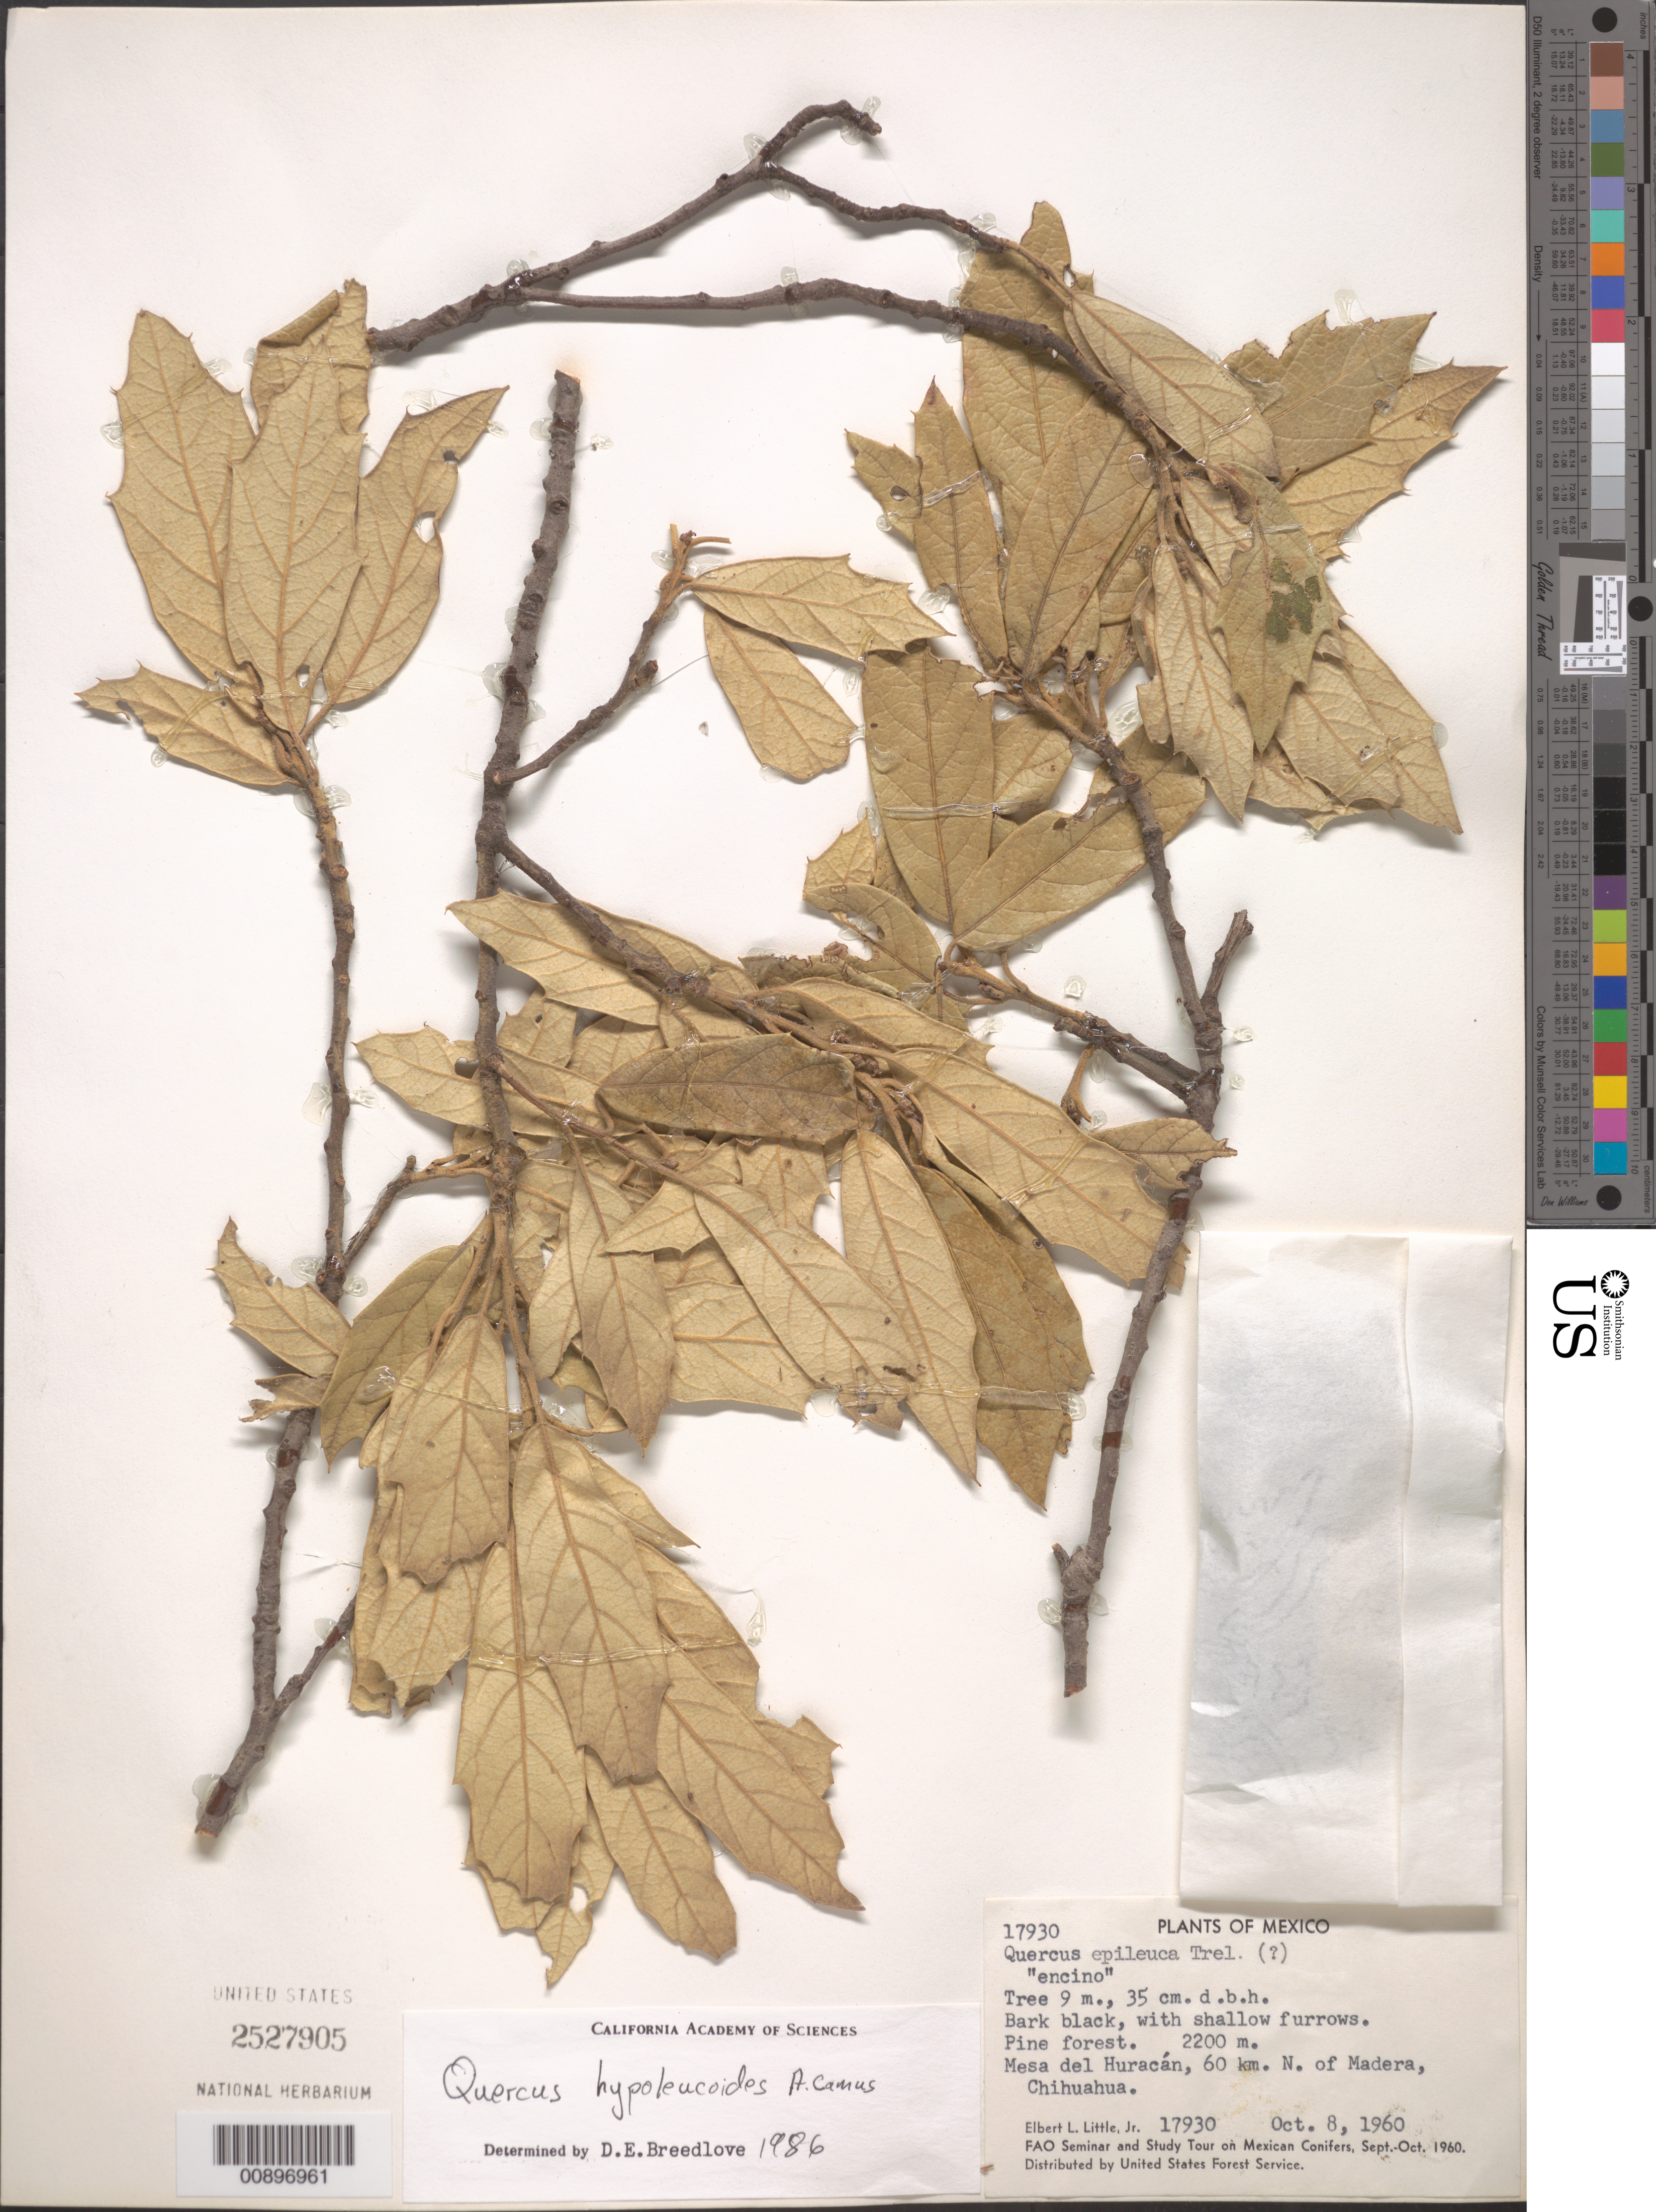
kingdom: Plantae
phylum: Tracheophyta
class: Magnoliopsida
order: Fagales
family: Fagaceae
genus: Quercus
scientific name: Quercus hypoleucoides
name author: A. Camus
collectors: E. L. Little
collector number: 17930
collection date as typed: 08 Oct 1960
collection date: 1960-10-08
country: Mexico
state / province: Chihuahua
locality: Mesa del Huracán, 60 km. N of Madera, Chihuahua.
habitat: Pine forest.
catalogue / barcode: US 2527905